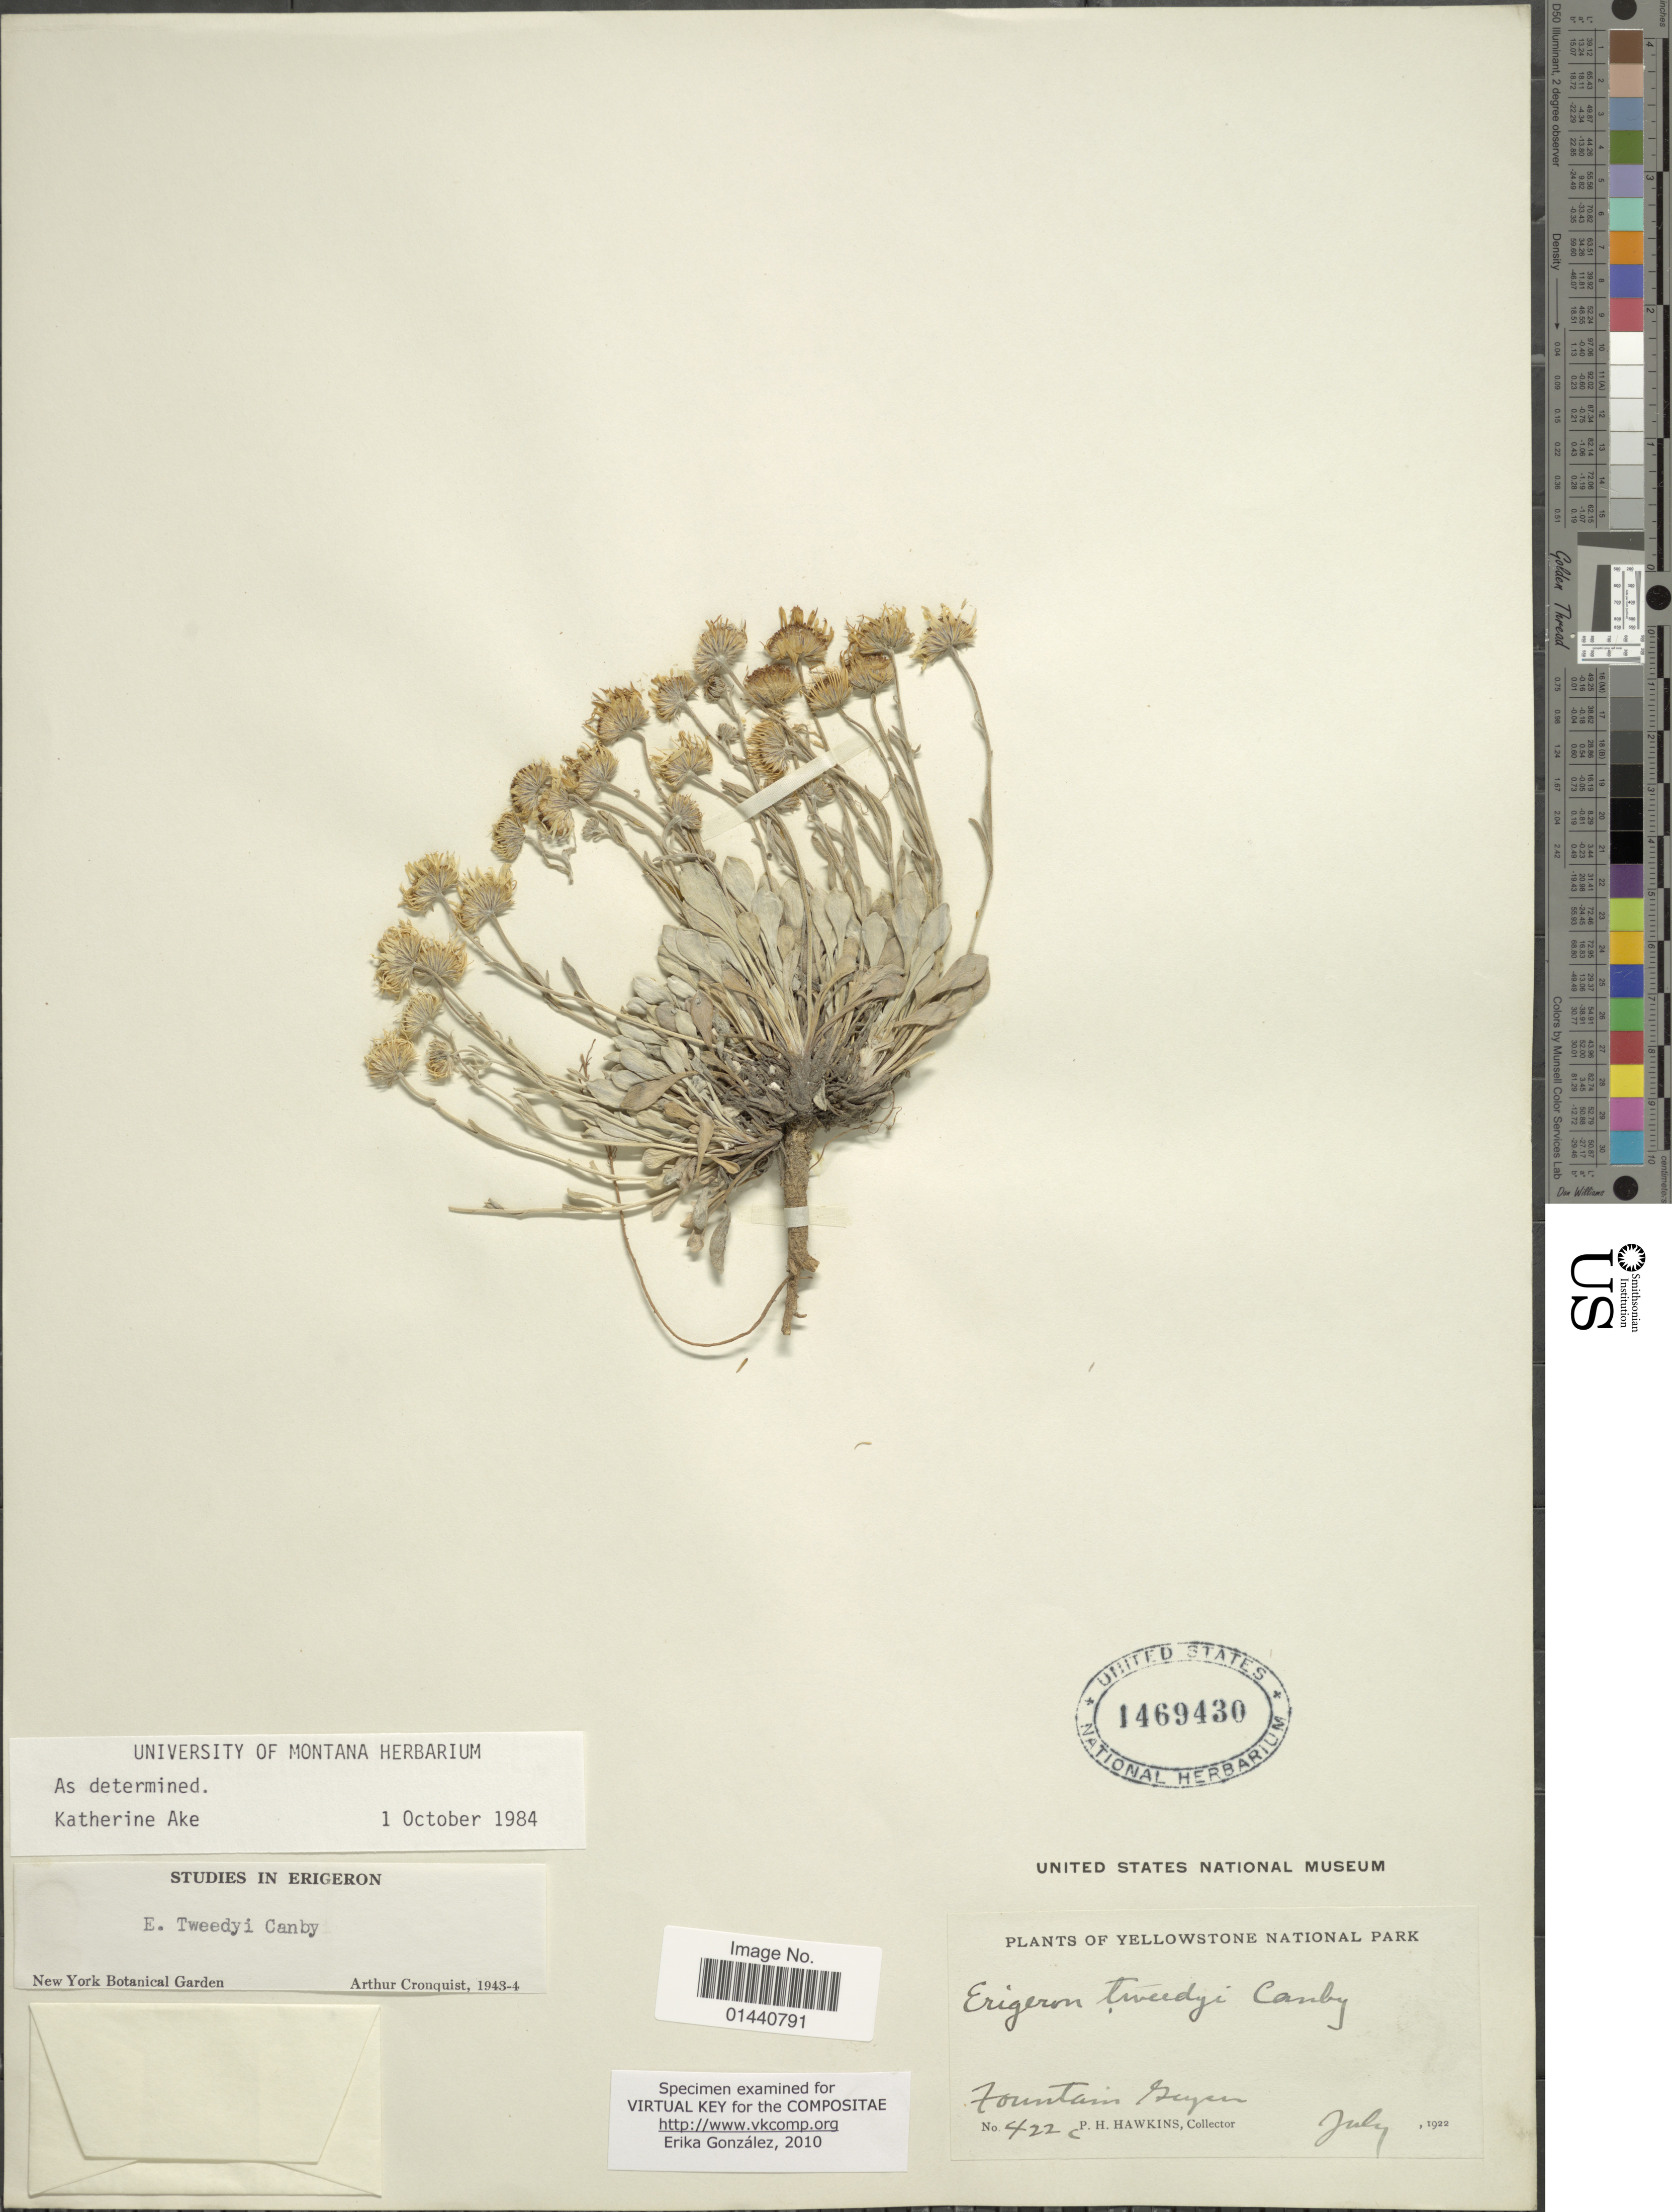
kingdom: Plantae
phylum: Tracheophyta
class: Magnoliopsida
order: Asterales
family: Asteraceae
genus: Erigeron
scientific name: Erigeron tweediei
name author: Hook. & Arn.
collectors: P. Hawkins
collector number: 422c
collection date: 1922-07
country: United States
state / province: Wyoming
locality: Yellowstone National Park. Fountain Geyser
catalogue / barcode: US 1469430